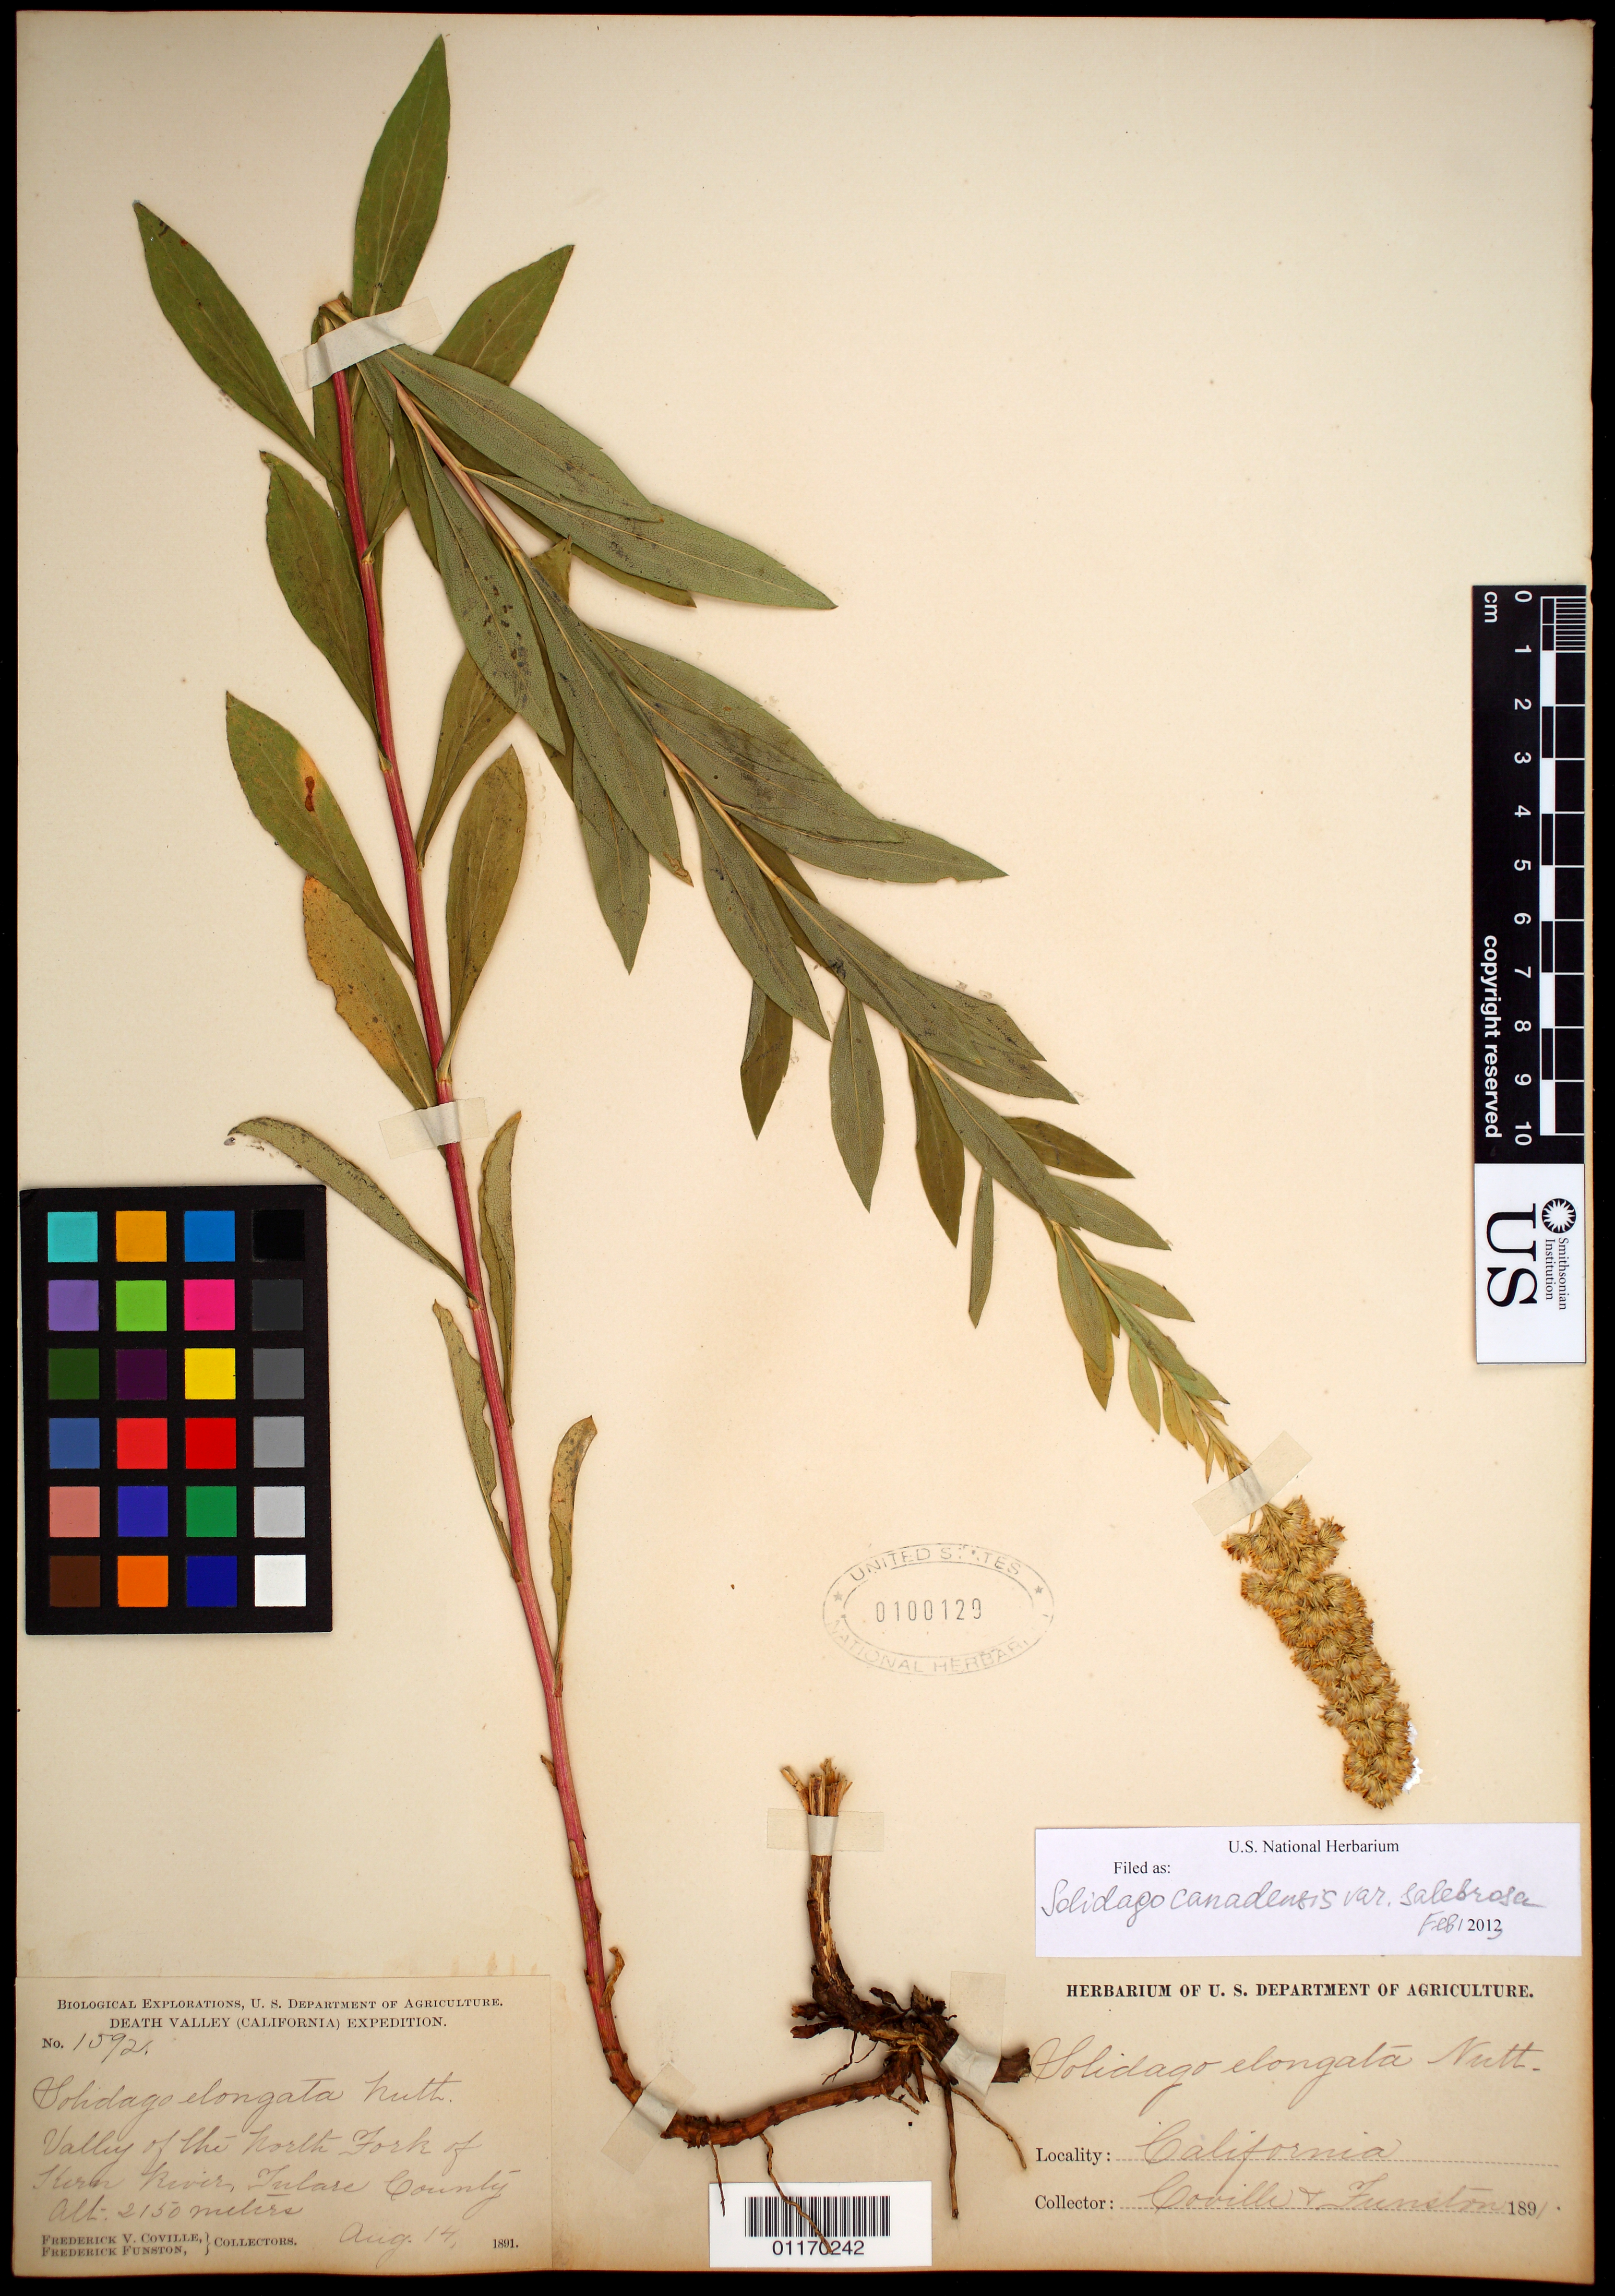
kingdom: Plantae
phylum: Tracheophyta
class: Magnoliopsida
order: Asterales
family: Asteraceae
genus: Solidago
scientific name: Solidago canadensis var. salebrosa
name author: (Piper) M.E. Jones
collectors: F. V. Coville & F. Funston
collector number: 1592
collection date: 1891-08-14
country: United States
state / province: California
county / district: Tulare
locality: Valley of the North Fork of Kern River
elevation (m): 2150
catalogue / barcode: US 100129